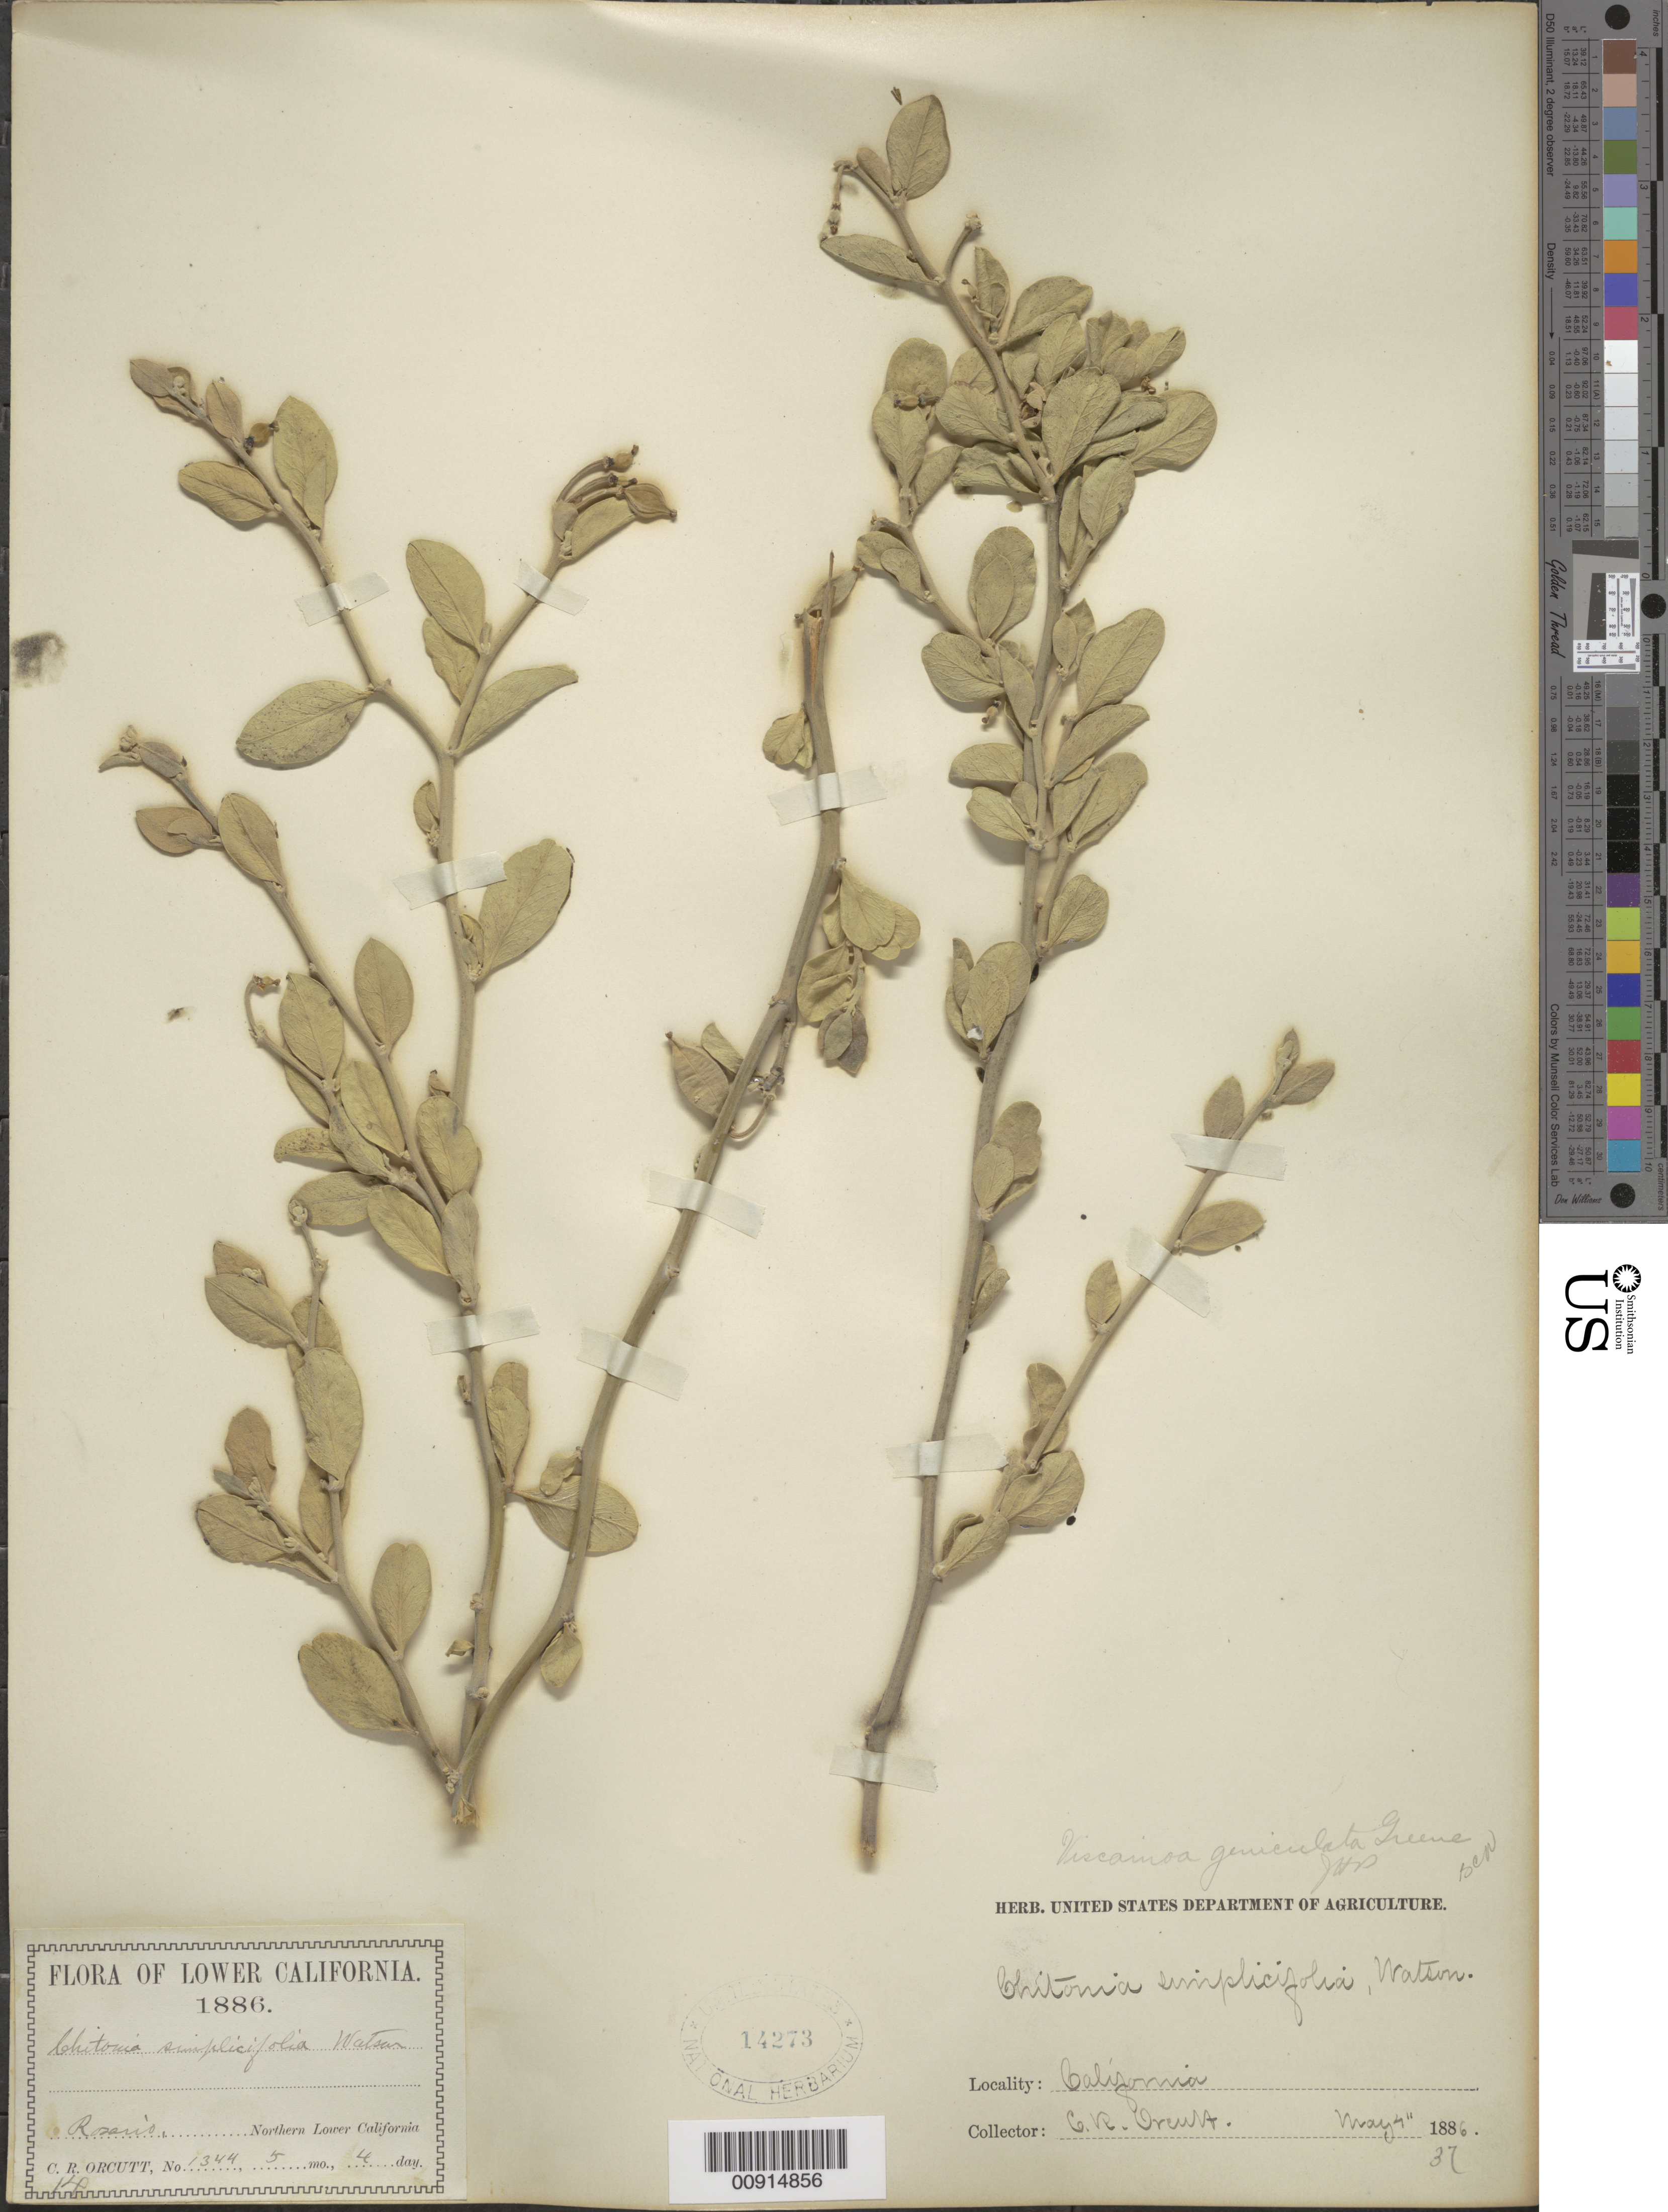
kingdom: Plantae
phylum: Tracheophyta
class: Magnoliopsida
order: Zygophyllales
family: Zygophyllaceae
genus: Viscainoa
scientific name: Viscainoa geniculata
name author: (Kellogg) Greene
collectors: C. R. Orcutt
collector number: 1344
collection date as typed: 04 May 1886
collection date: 1886-05-04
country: Mexico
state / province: Baja California Norte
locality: Rosario, Northern Lower California.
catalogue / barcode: US 14273